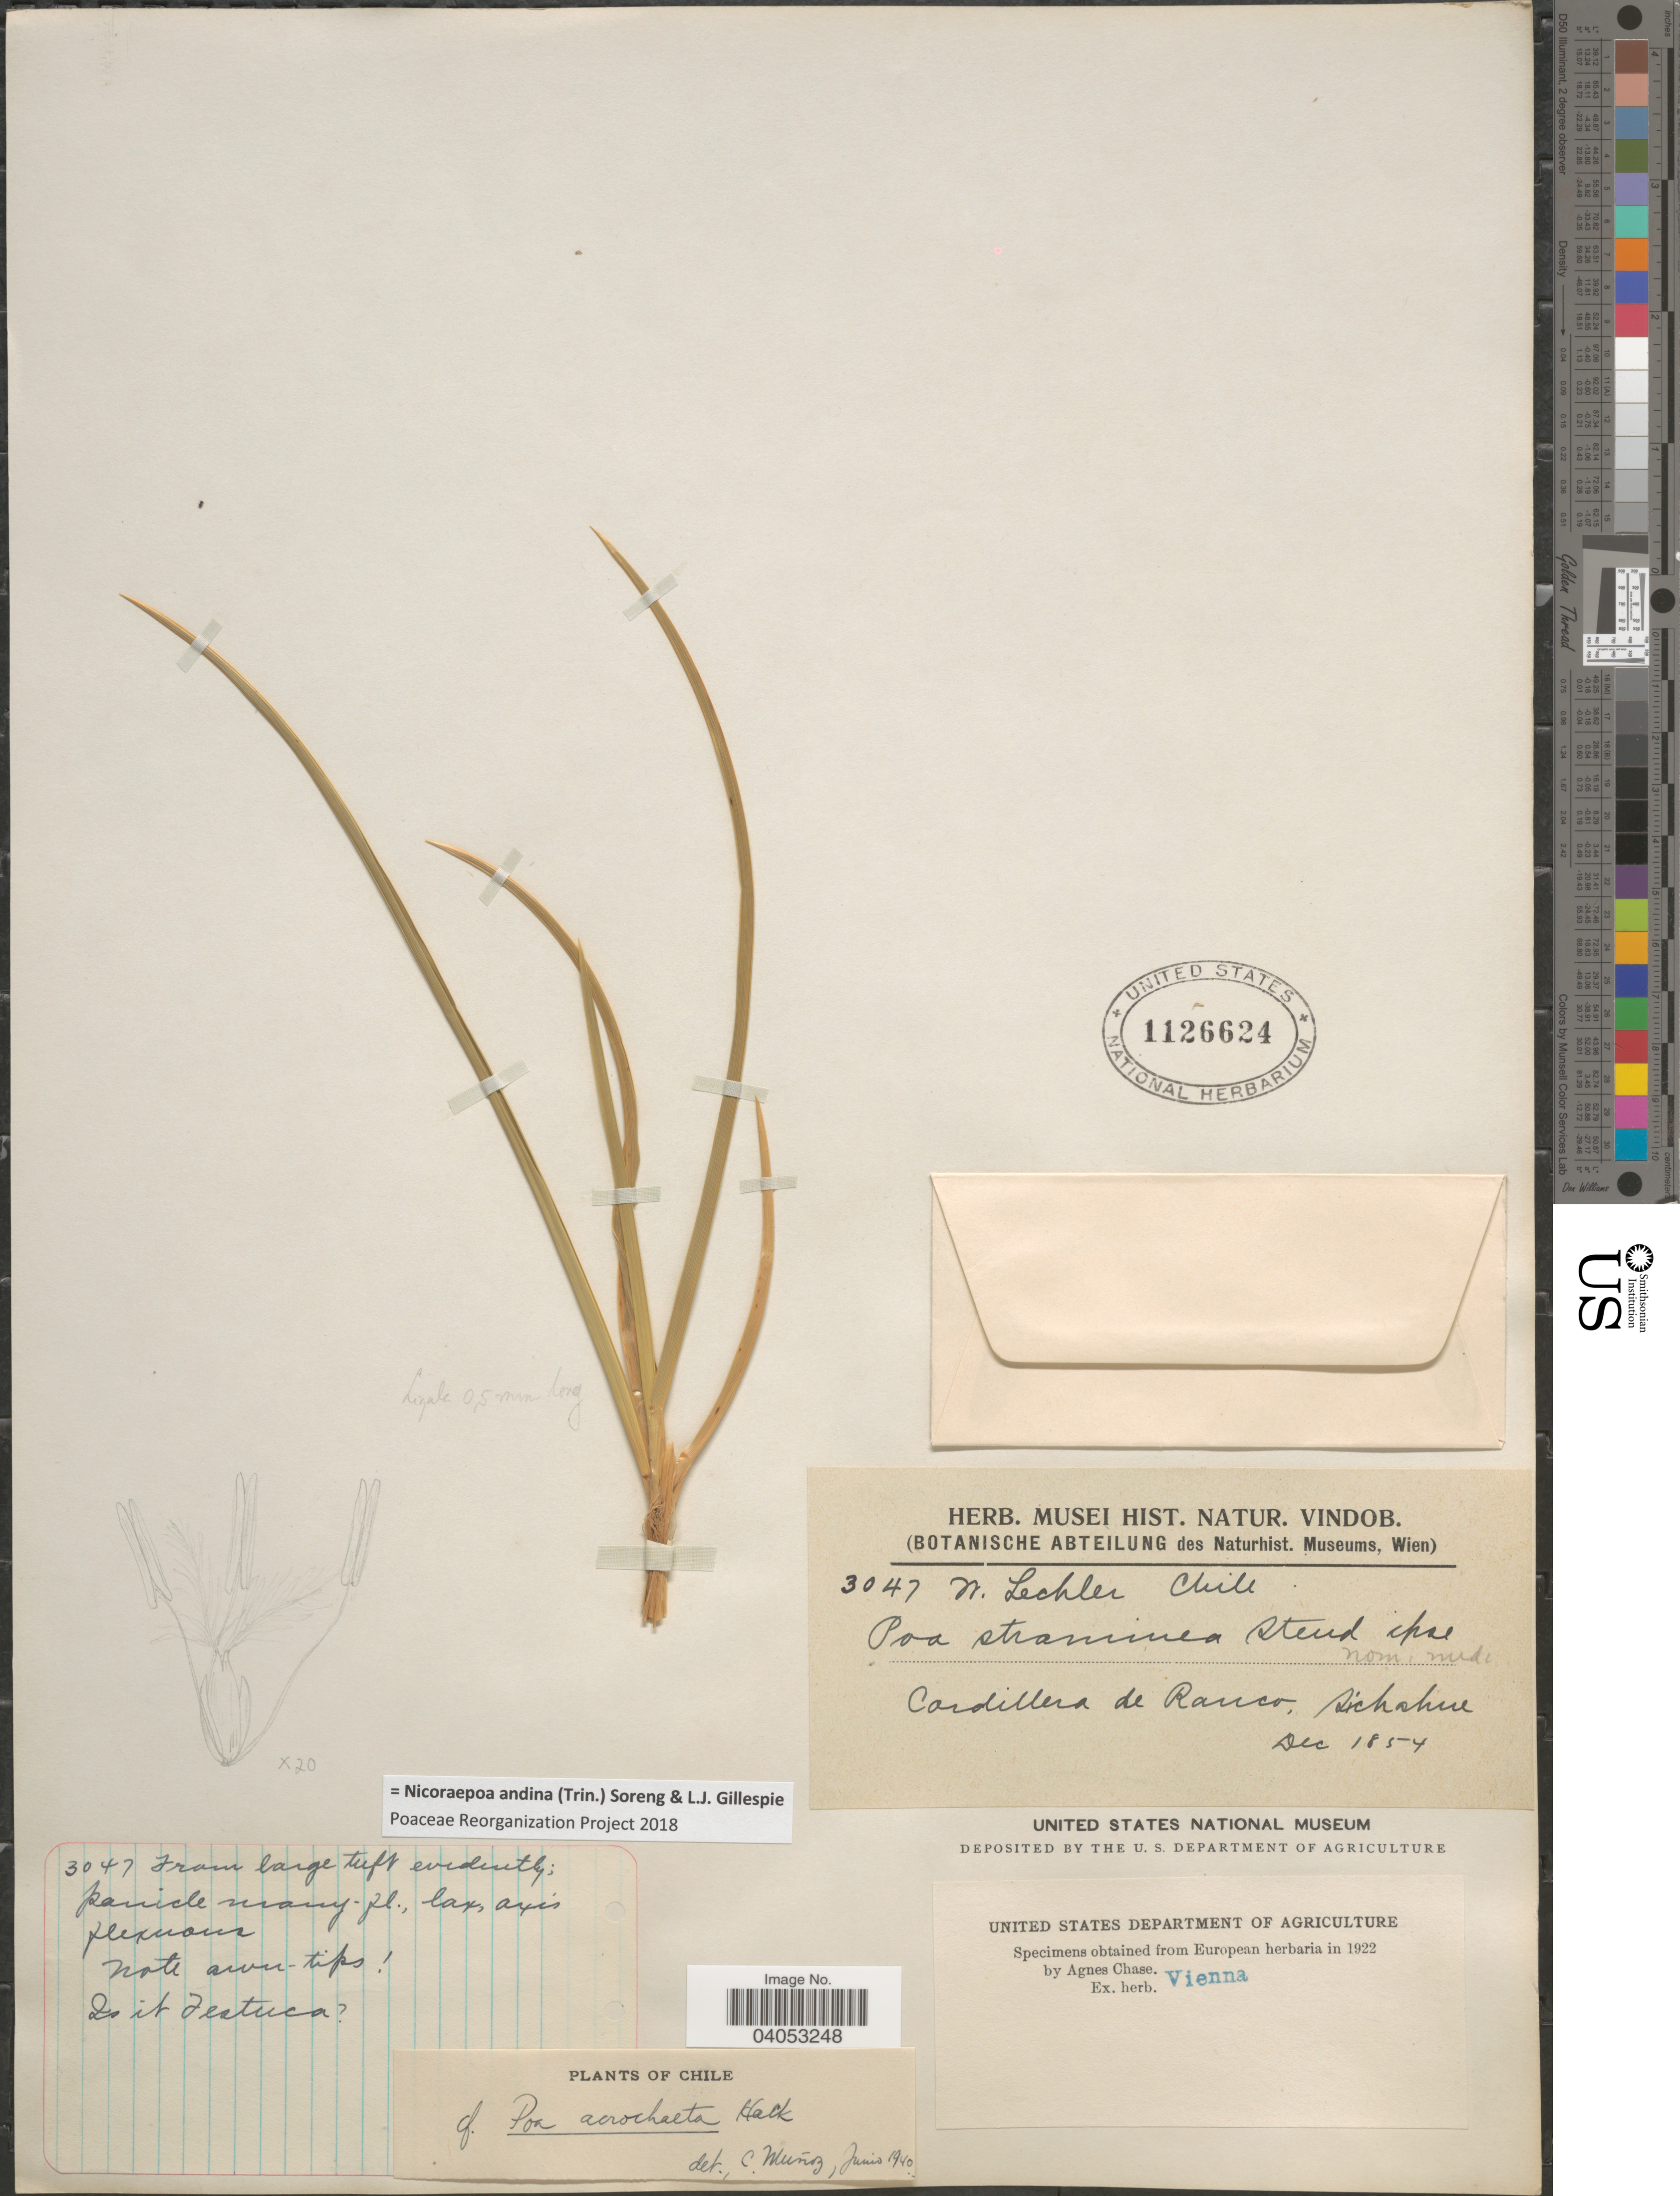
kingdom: Plantae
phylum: Tracheophyta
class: Liliopsida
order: Poales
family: Poaceae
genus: Nicoraepoa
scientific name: Nicoraepoa andina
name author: (Trin.) Soreng & L.J. Gillespie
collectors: W. Lechler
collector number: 3047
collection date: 1854-12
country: Chile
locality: Cordillera de Ranco, Sichahue.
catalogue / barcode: US 1126624